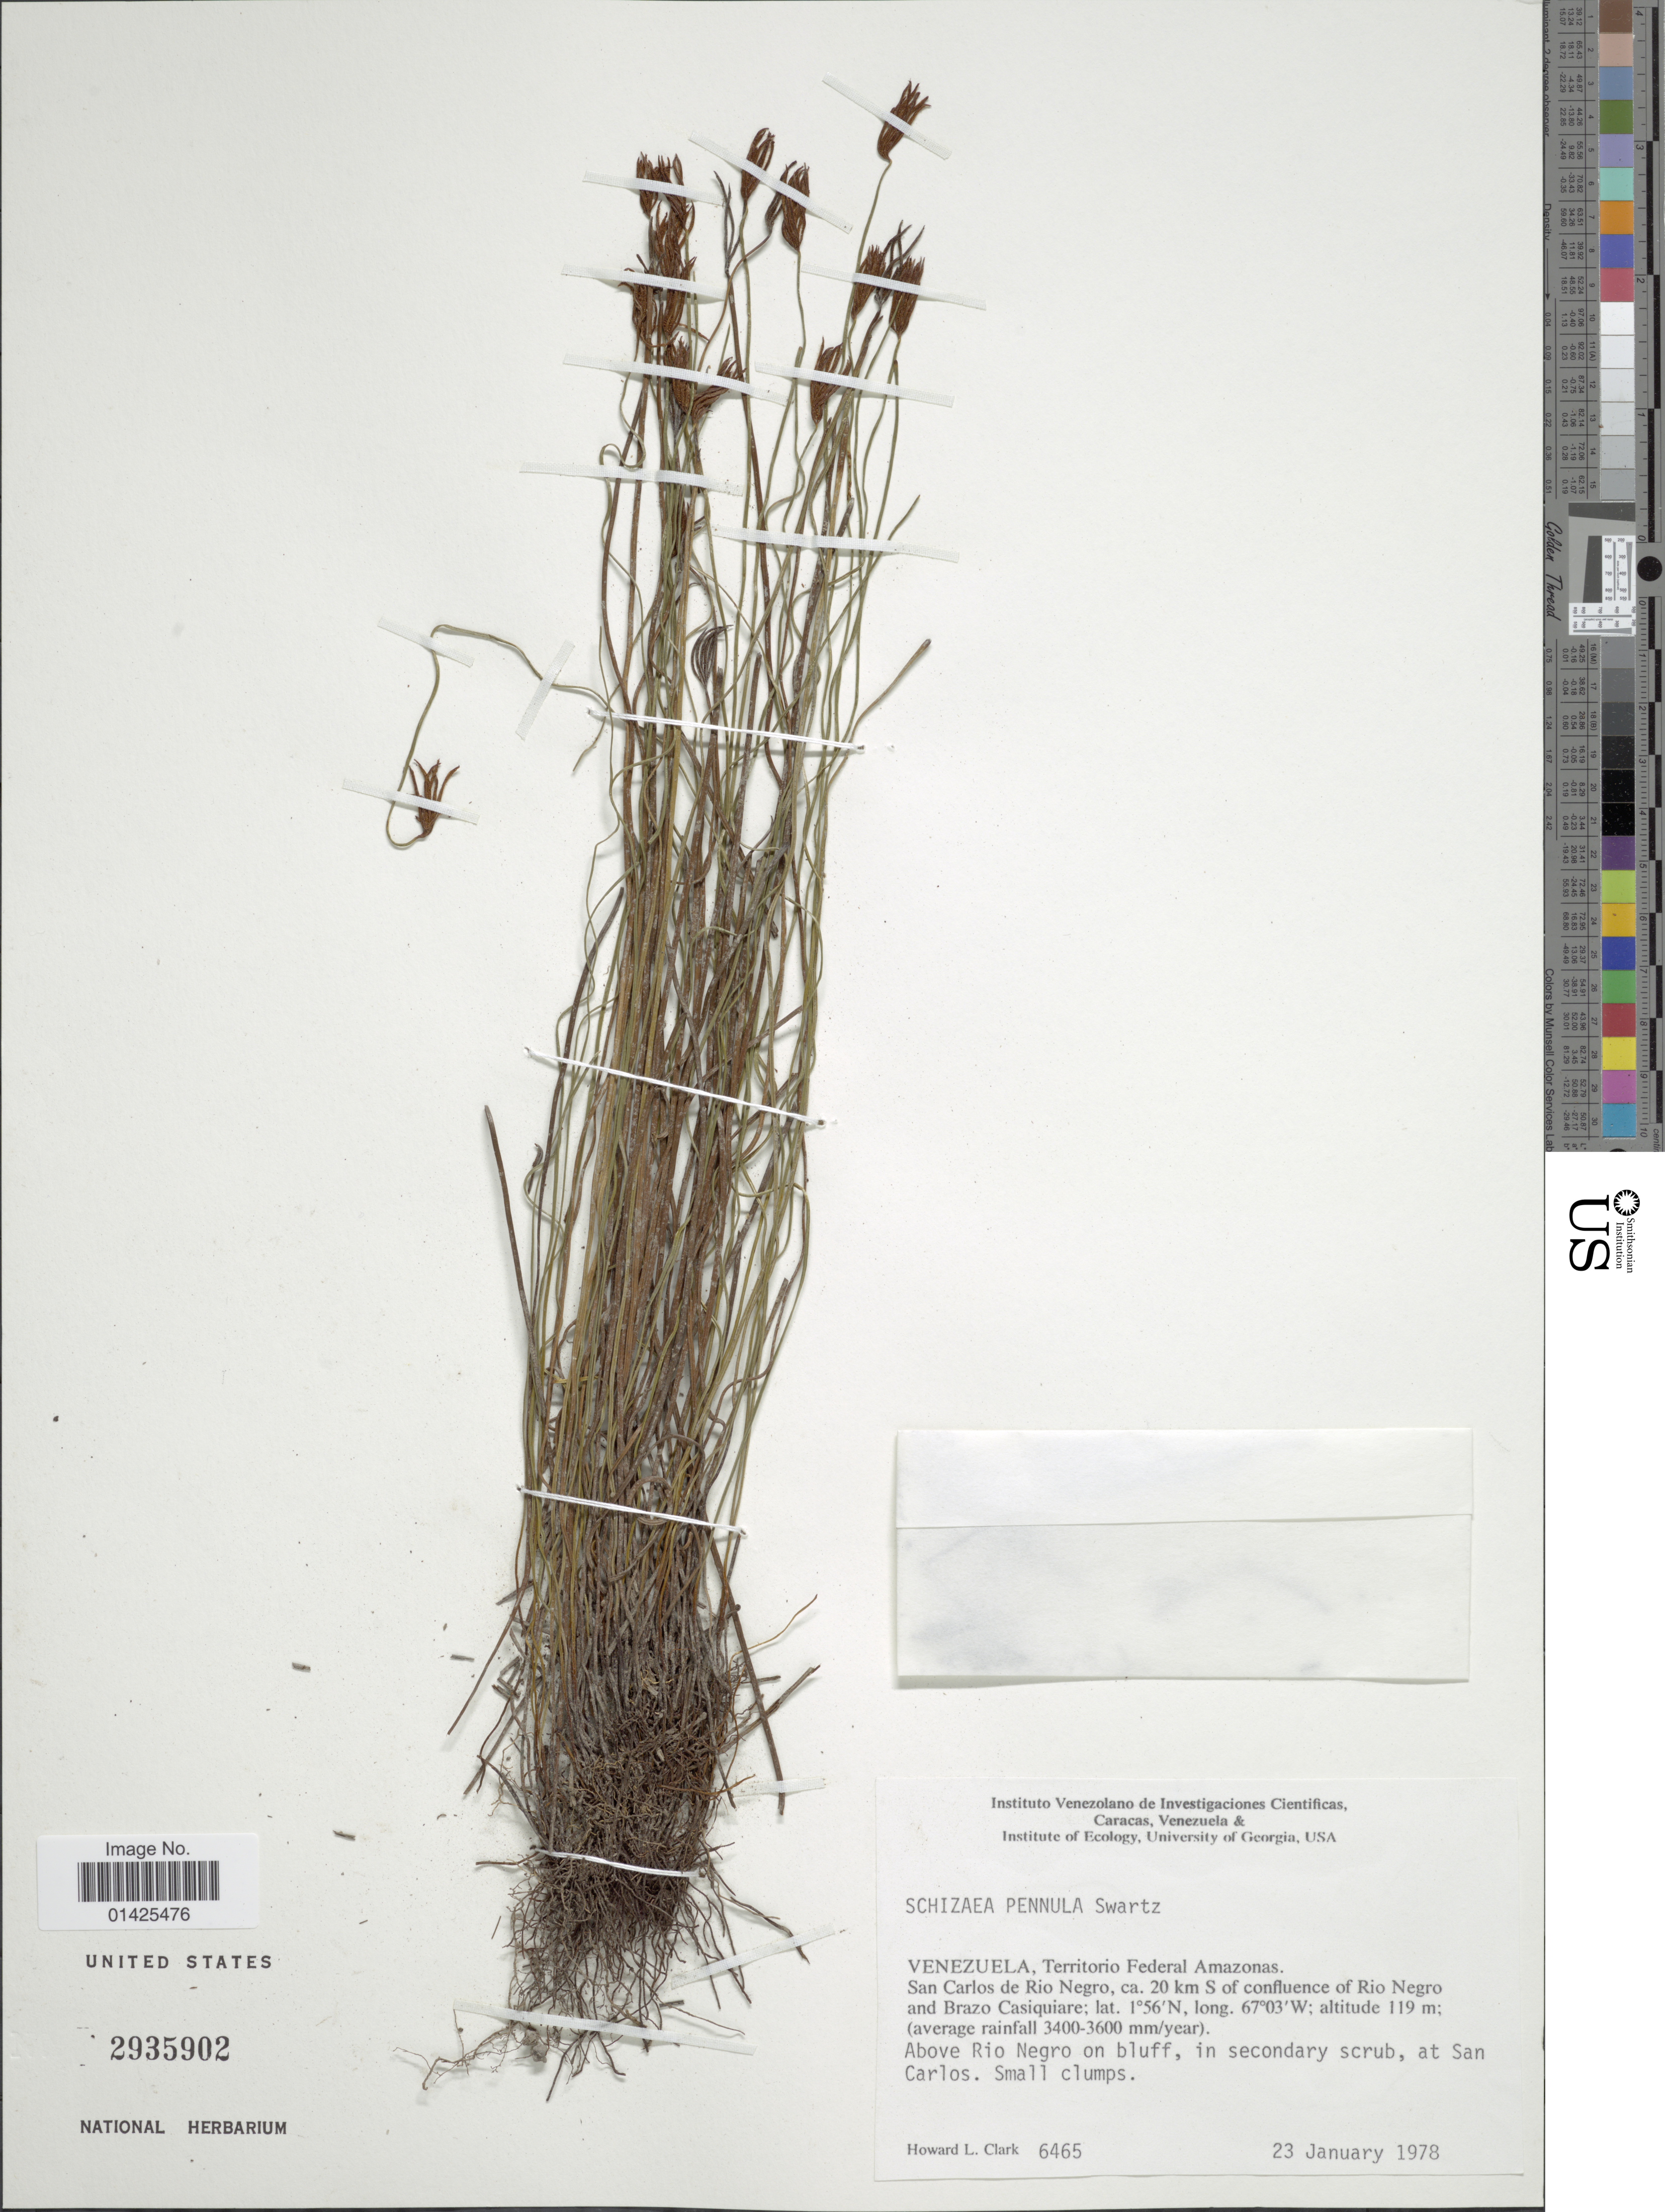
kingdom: Plantae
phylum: Tracheophyta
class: Polypodiopsida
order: Schizaeales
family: Schizaeaceae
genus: Actinostachys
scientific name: Actinostachys pennula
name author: (Sw.) Hook.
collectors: H. L. Clark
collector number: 6465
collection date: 1978-01-23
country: Venezuela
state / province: Amazonas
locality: San Carlos de Rio Negro, ca 20km S of confluence of Rio Negro and Brazo Casiquiare.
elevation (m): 119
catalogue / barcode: US 2935902